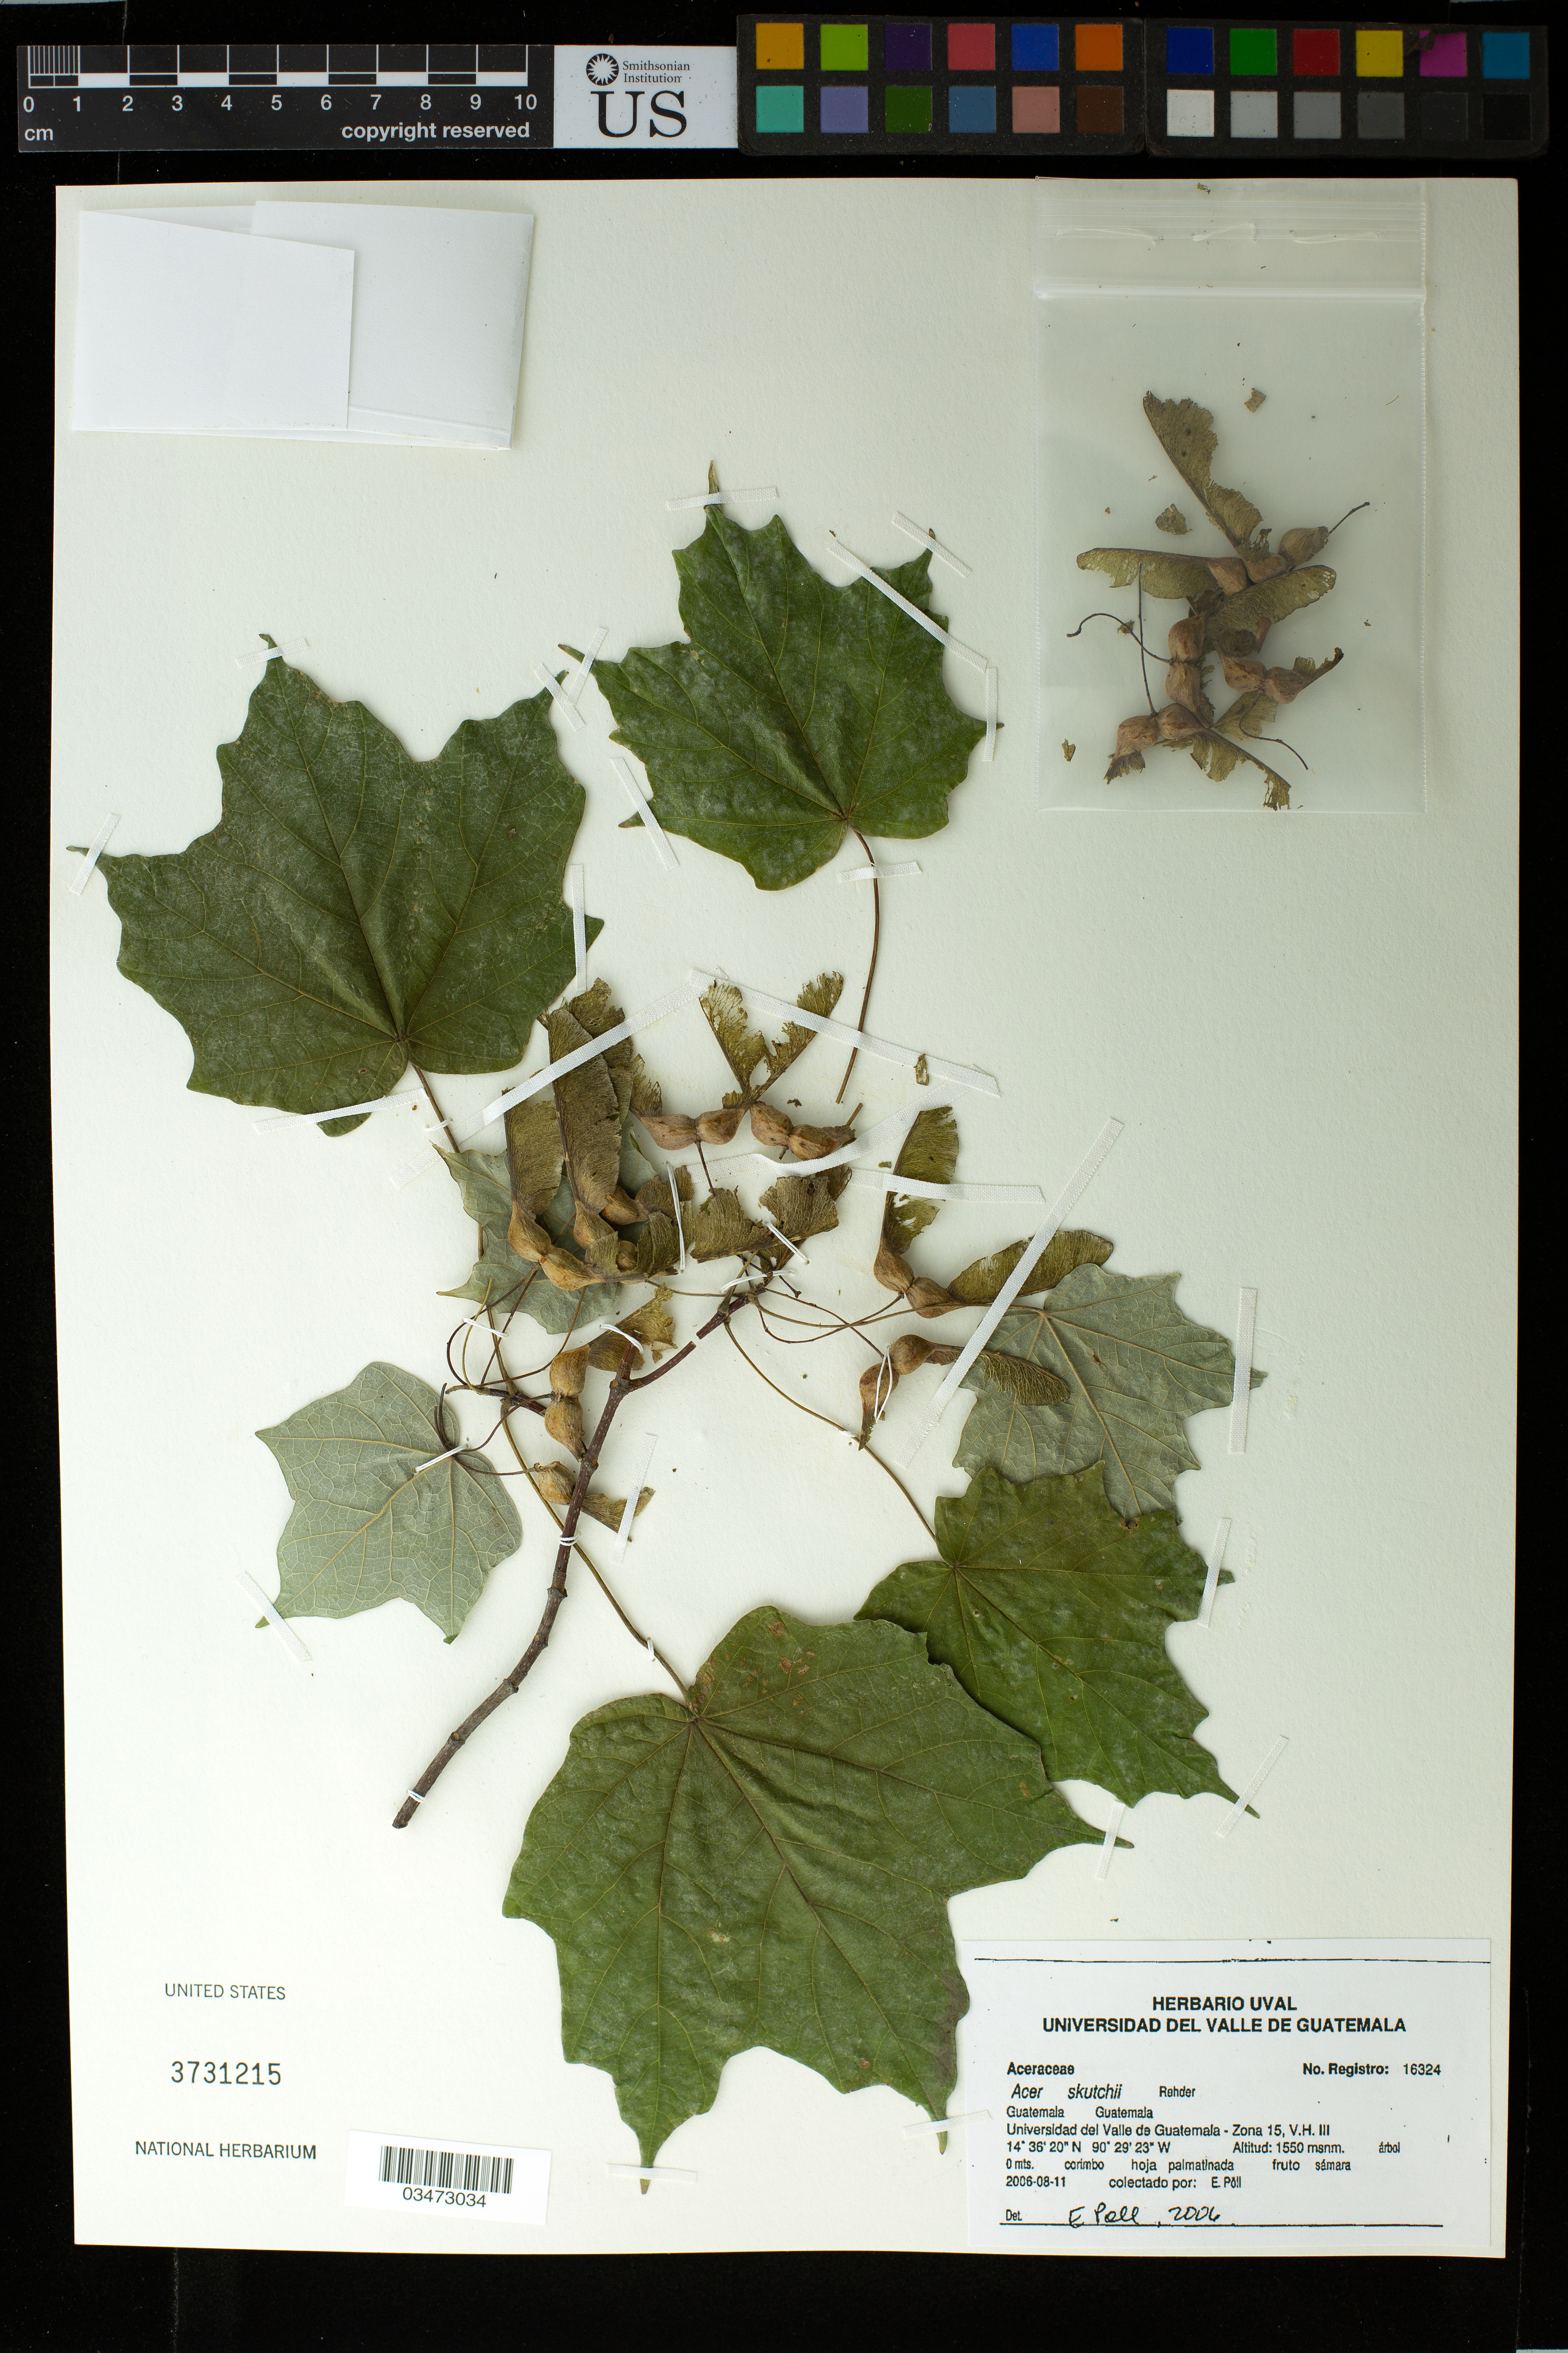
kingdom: Plantae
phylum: Tracheophyta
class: Magnoliopsida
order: Sapindales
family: Sapindaceae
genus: Acer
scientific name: Acer skutchii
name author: Rehder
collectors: E. Pöll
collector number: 16324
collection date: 2006-08-11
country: Guatemala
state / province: Guatemala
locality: Universidad del Valle de Guatemala- Zona 15, V.H. III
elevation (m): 1550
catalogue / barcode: US 3731215